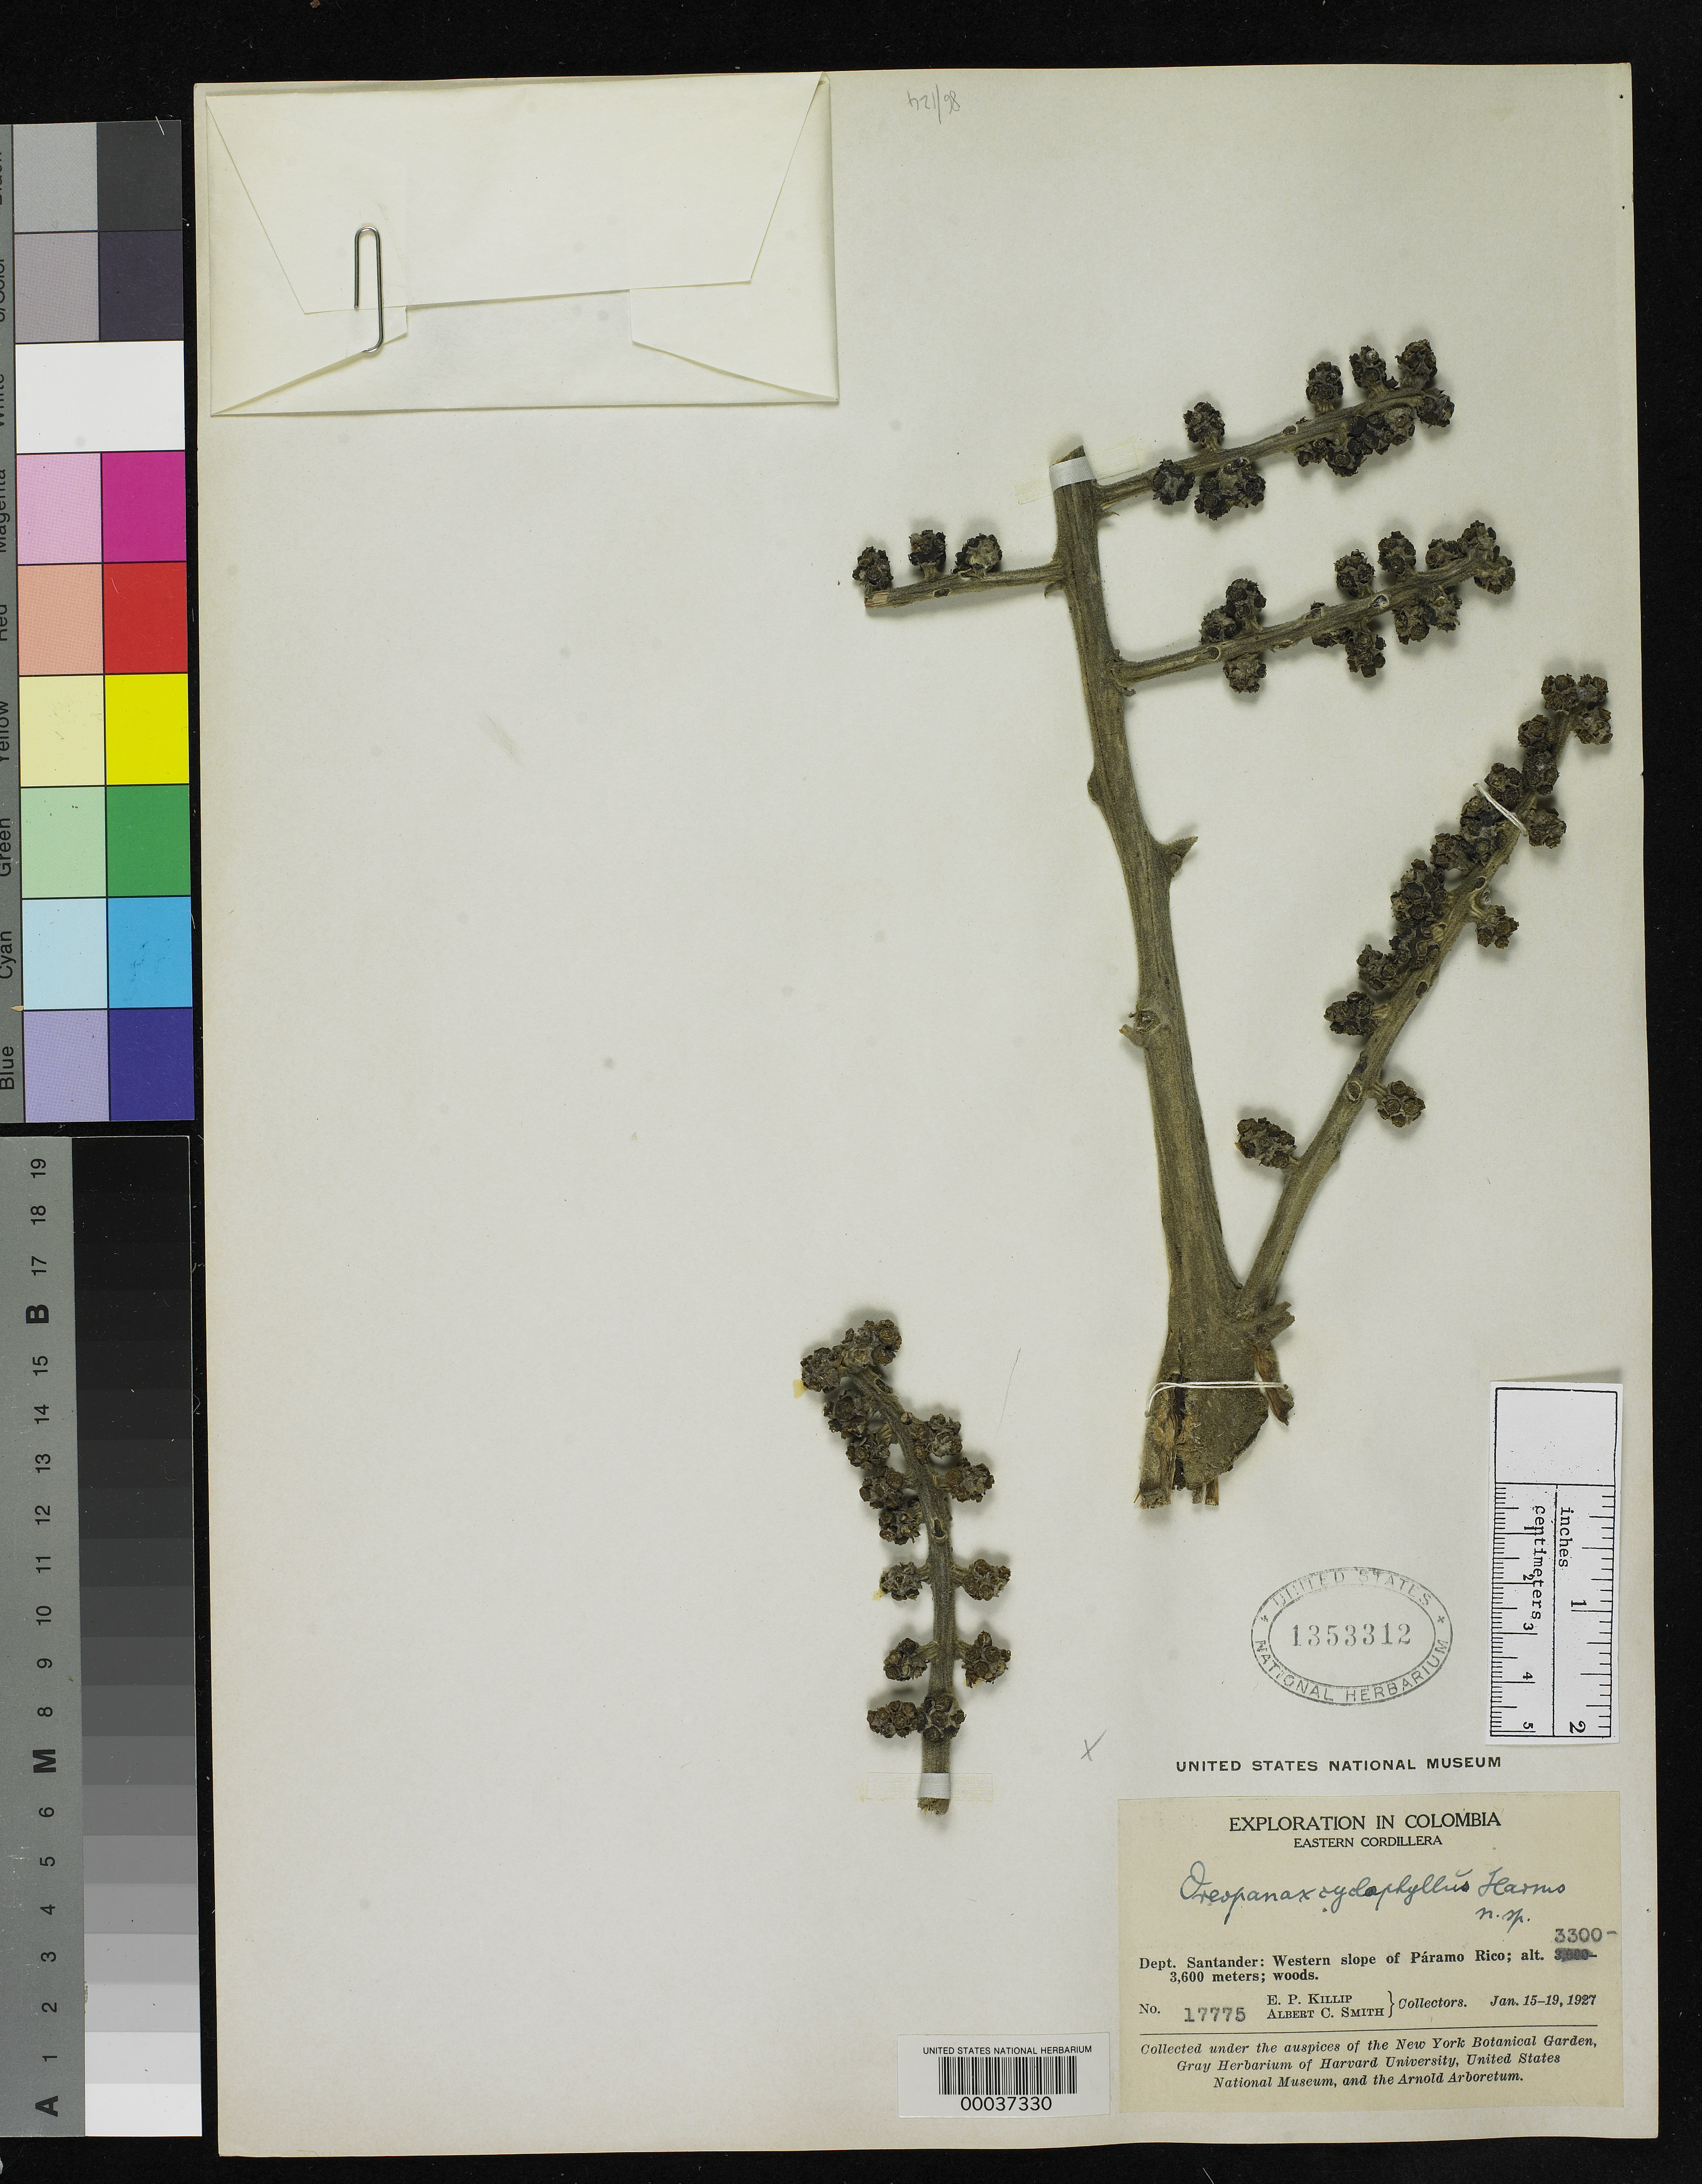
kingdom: Plantae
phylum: Tracheophyta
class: Magnoliopsida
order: Apiales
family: Araliaceae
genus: Oreopanax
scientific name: Oreopanax cyclophyllus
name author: Harms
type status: Holotype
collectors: E. P. Killip & A. C. Smith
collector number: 17775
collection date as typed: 15 Jan 1927 to 19 Jan 1927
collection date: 1927-01-15/1927-01-19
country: Colombia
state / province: Santander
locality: Paramo Rico.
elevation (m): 3300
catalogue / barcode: US 1353312